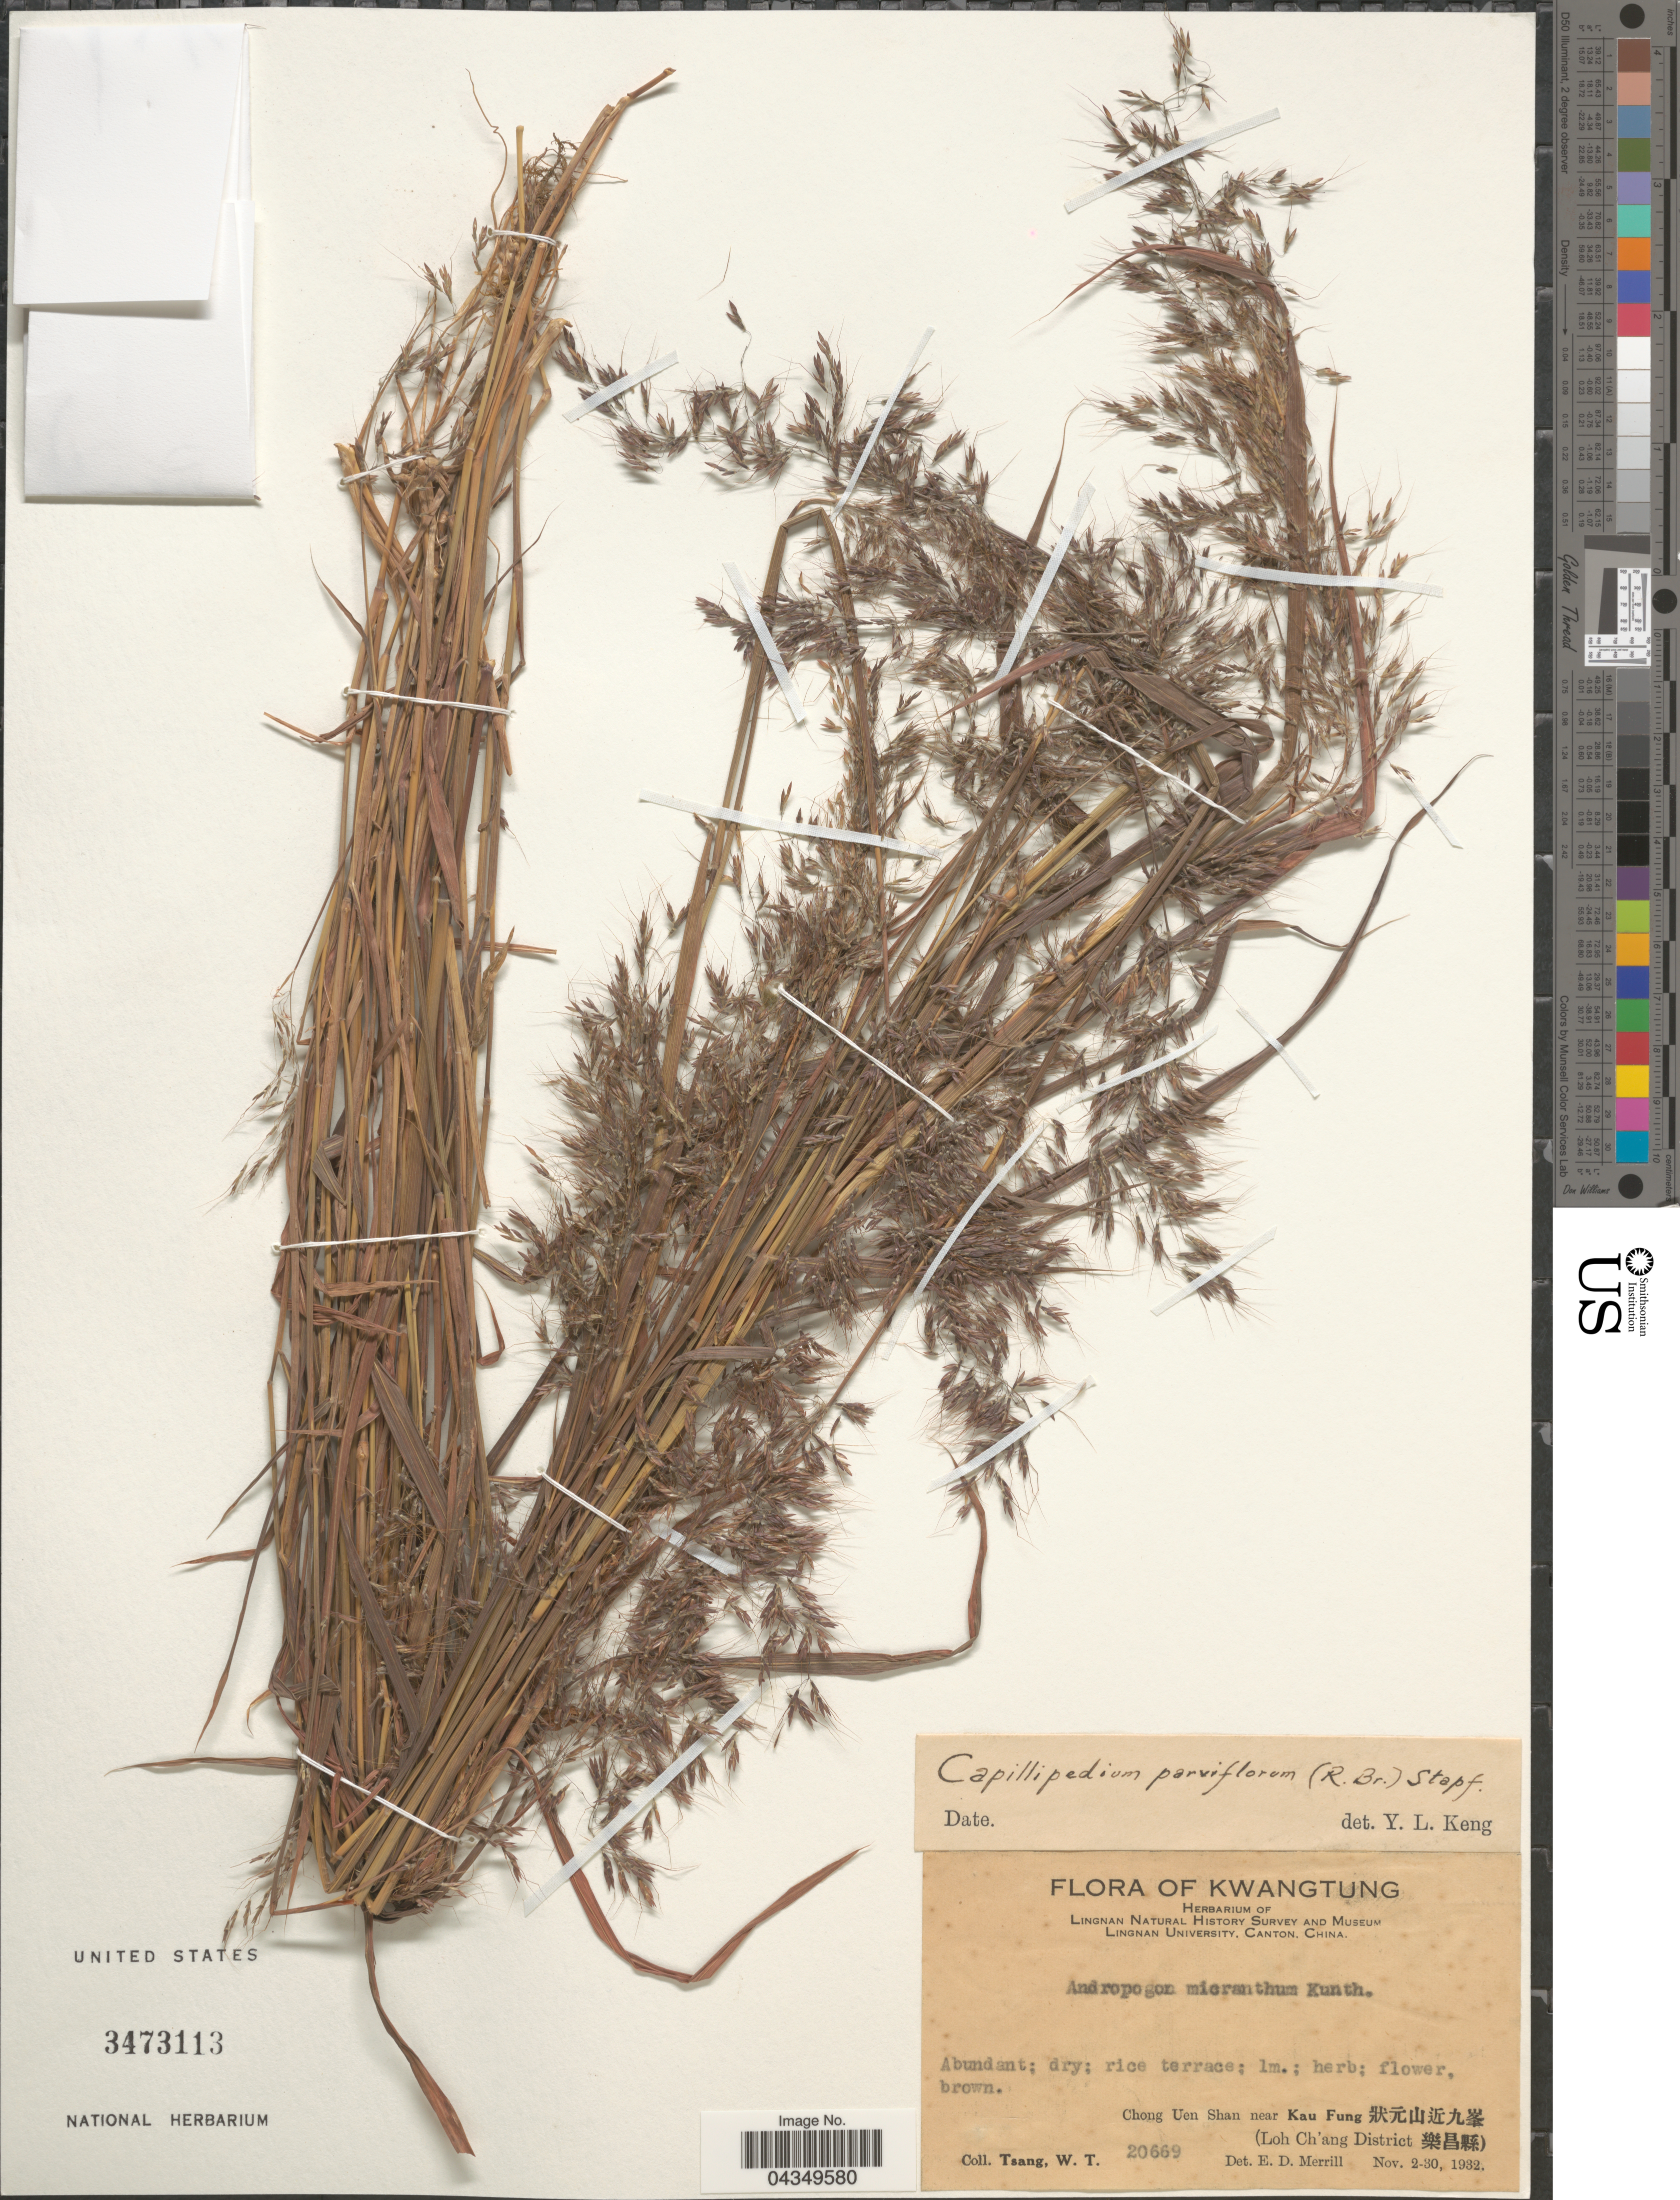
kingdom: Plantae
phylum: Tracheophyta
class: Liliopsida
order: Poales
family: Poaceae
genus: Capillipedium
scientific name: Capillipedium parviflorum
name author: (R. Br.) Stapf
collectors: W. T. Tsang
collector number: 20669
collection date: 1932-11-02/1932-11-30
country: China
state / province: Guangdong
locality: Kwangtung. Lingnan Natural History Survey and Museum. Chong Uen Shan near Kau Fung X. (Loh Ch'ang District X).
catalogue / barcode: US 3473113